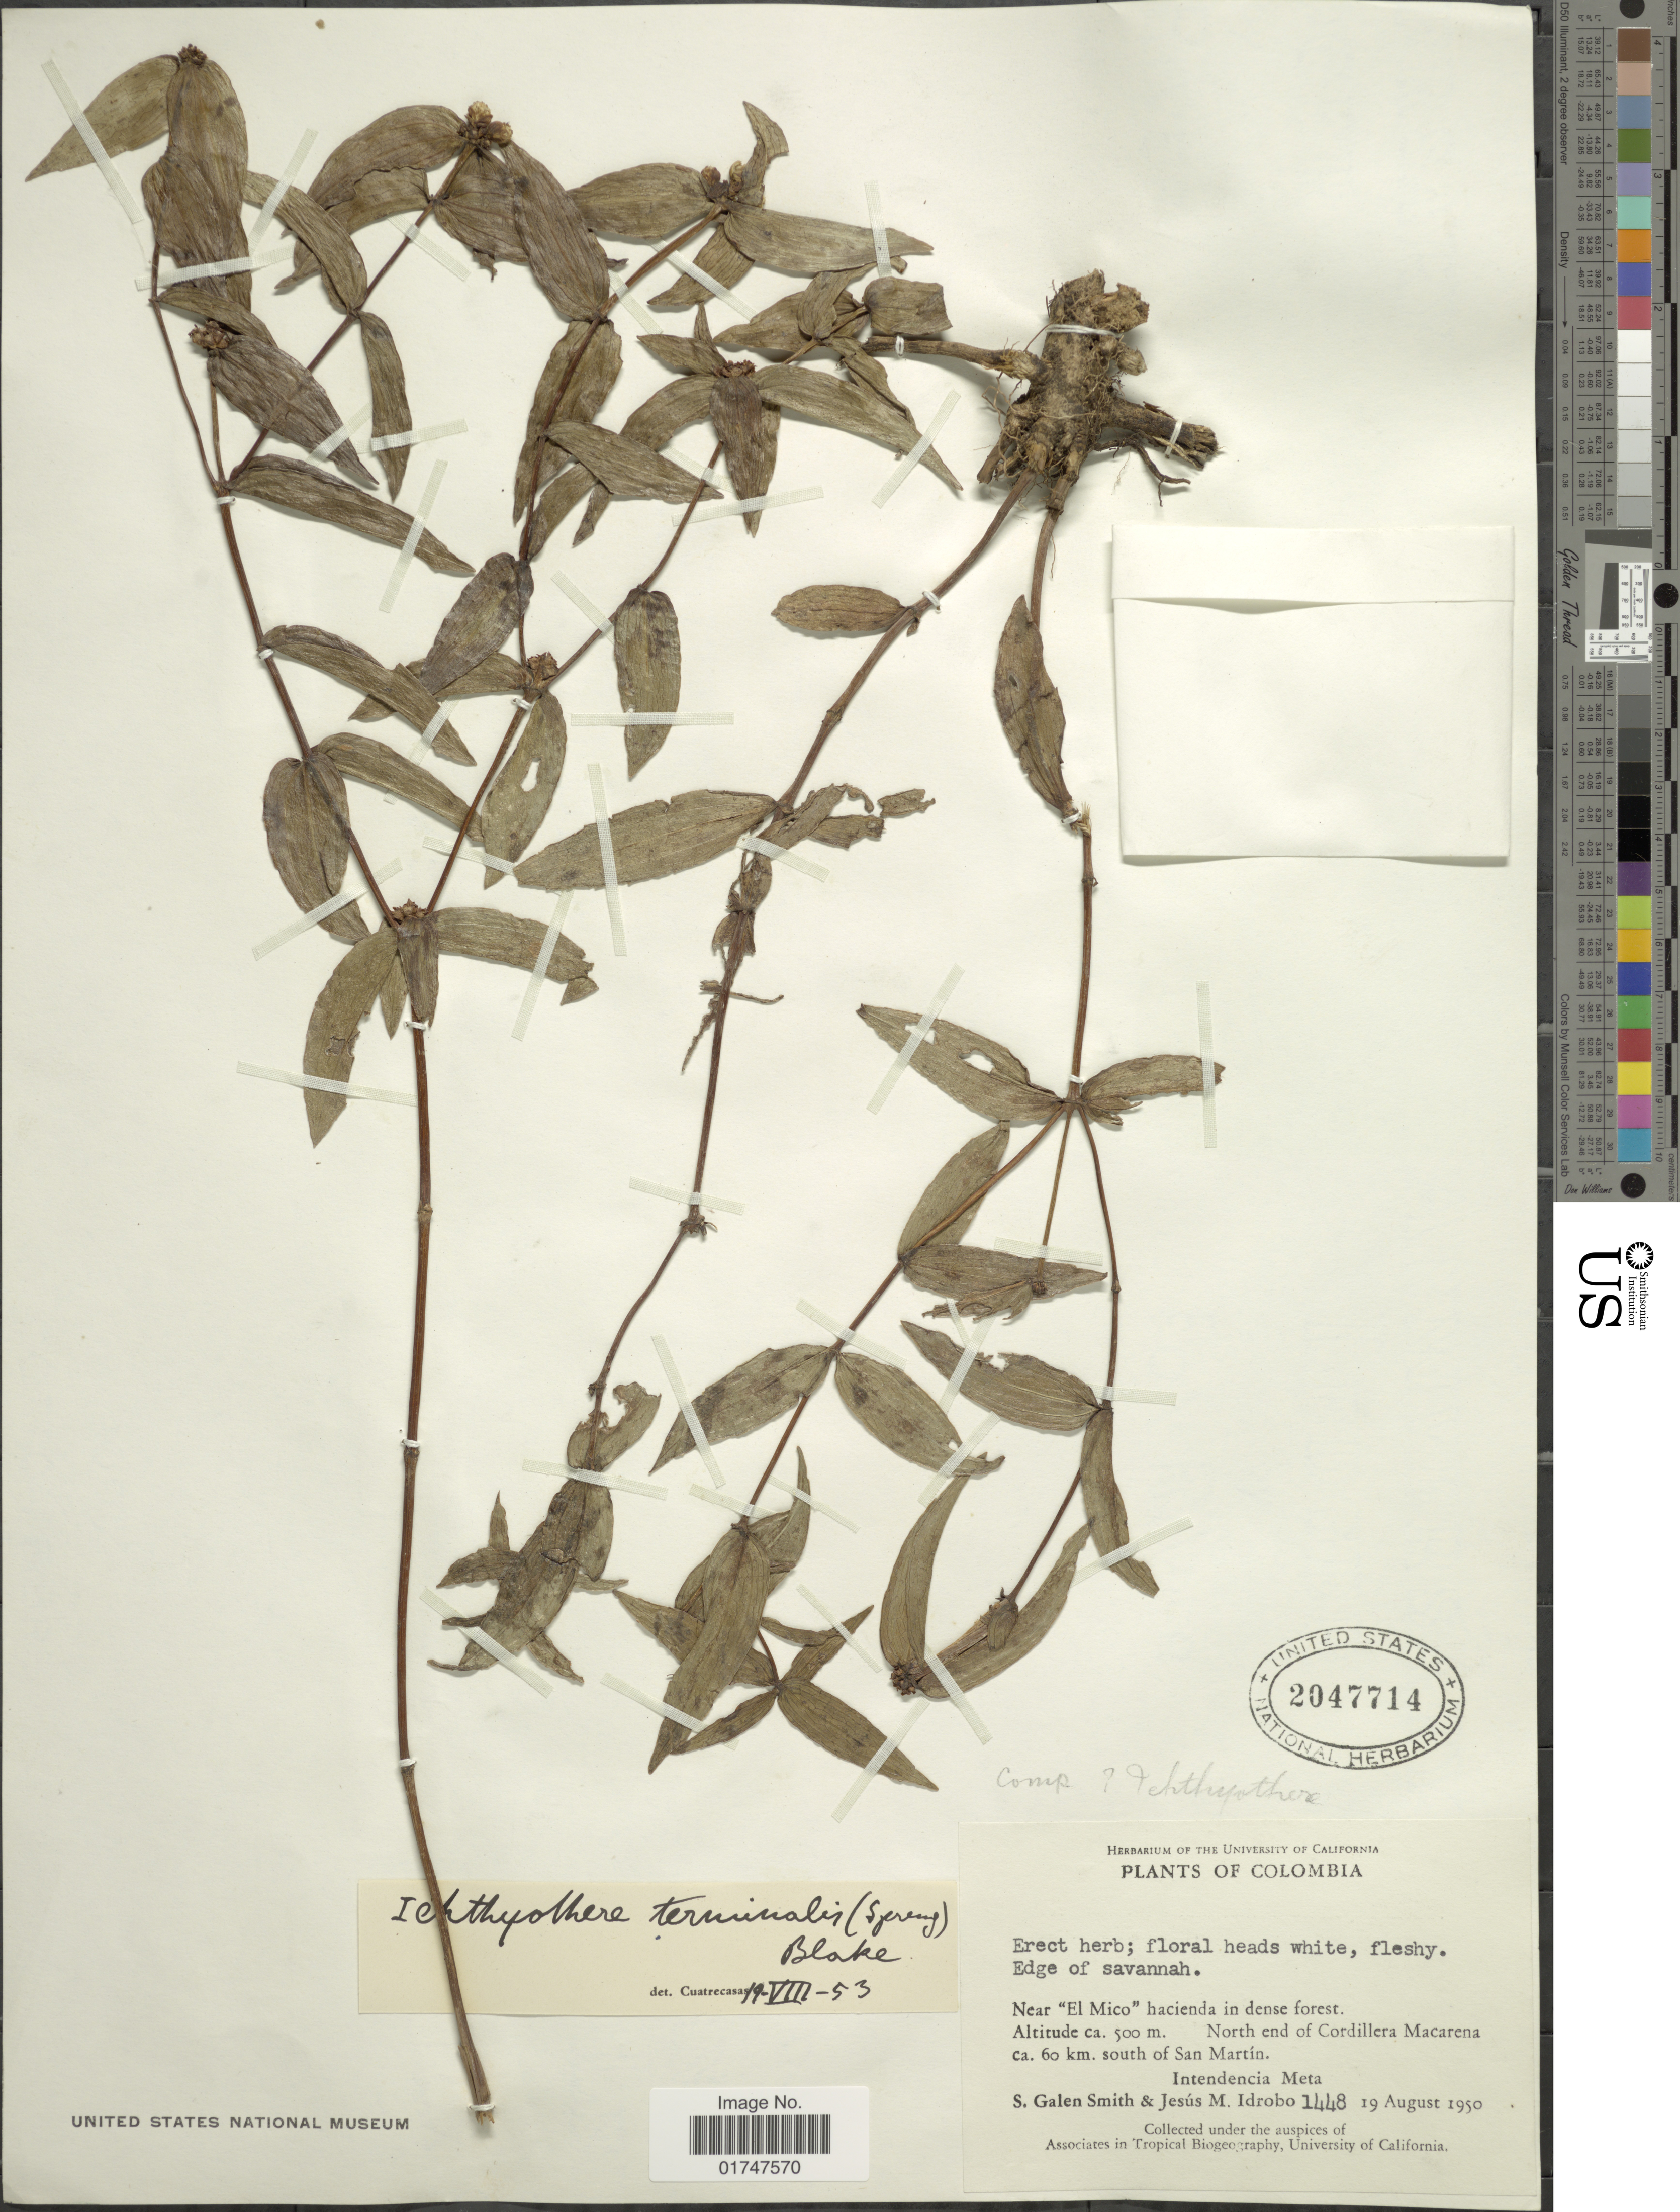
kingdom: Plantae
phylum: Tracheophyta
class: Magnoliopsida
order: Asterales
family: Asteraceae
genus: Ichthyothere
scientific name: Ichthyothere terminalis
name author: (Spreng.) S.F. Blake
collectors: S. G. Smith & J. M. Idrobo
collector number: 1448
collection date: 1950-08-19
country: Colombia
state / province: Meta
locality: Near "El Mico" hacienda in dense forest. North end of Cordillera Macarena ca. 60 km. south of San Martín. Intendencia Meta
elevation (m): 500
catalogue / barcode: US 2047714